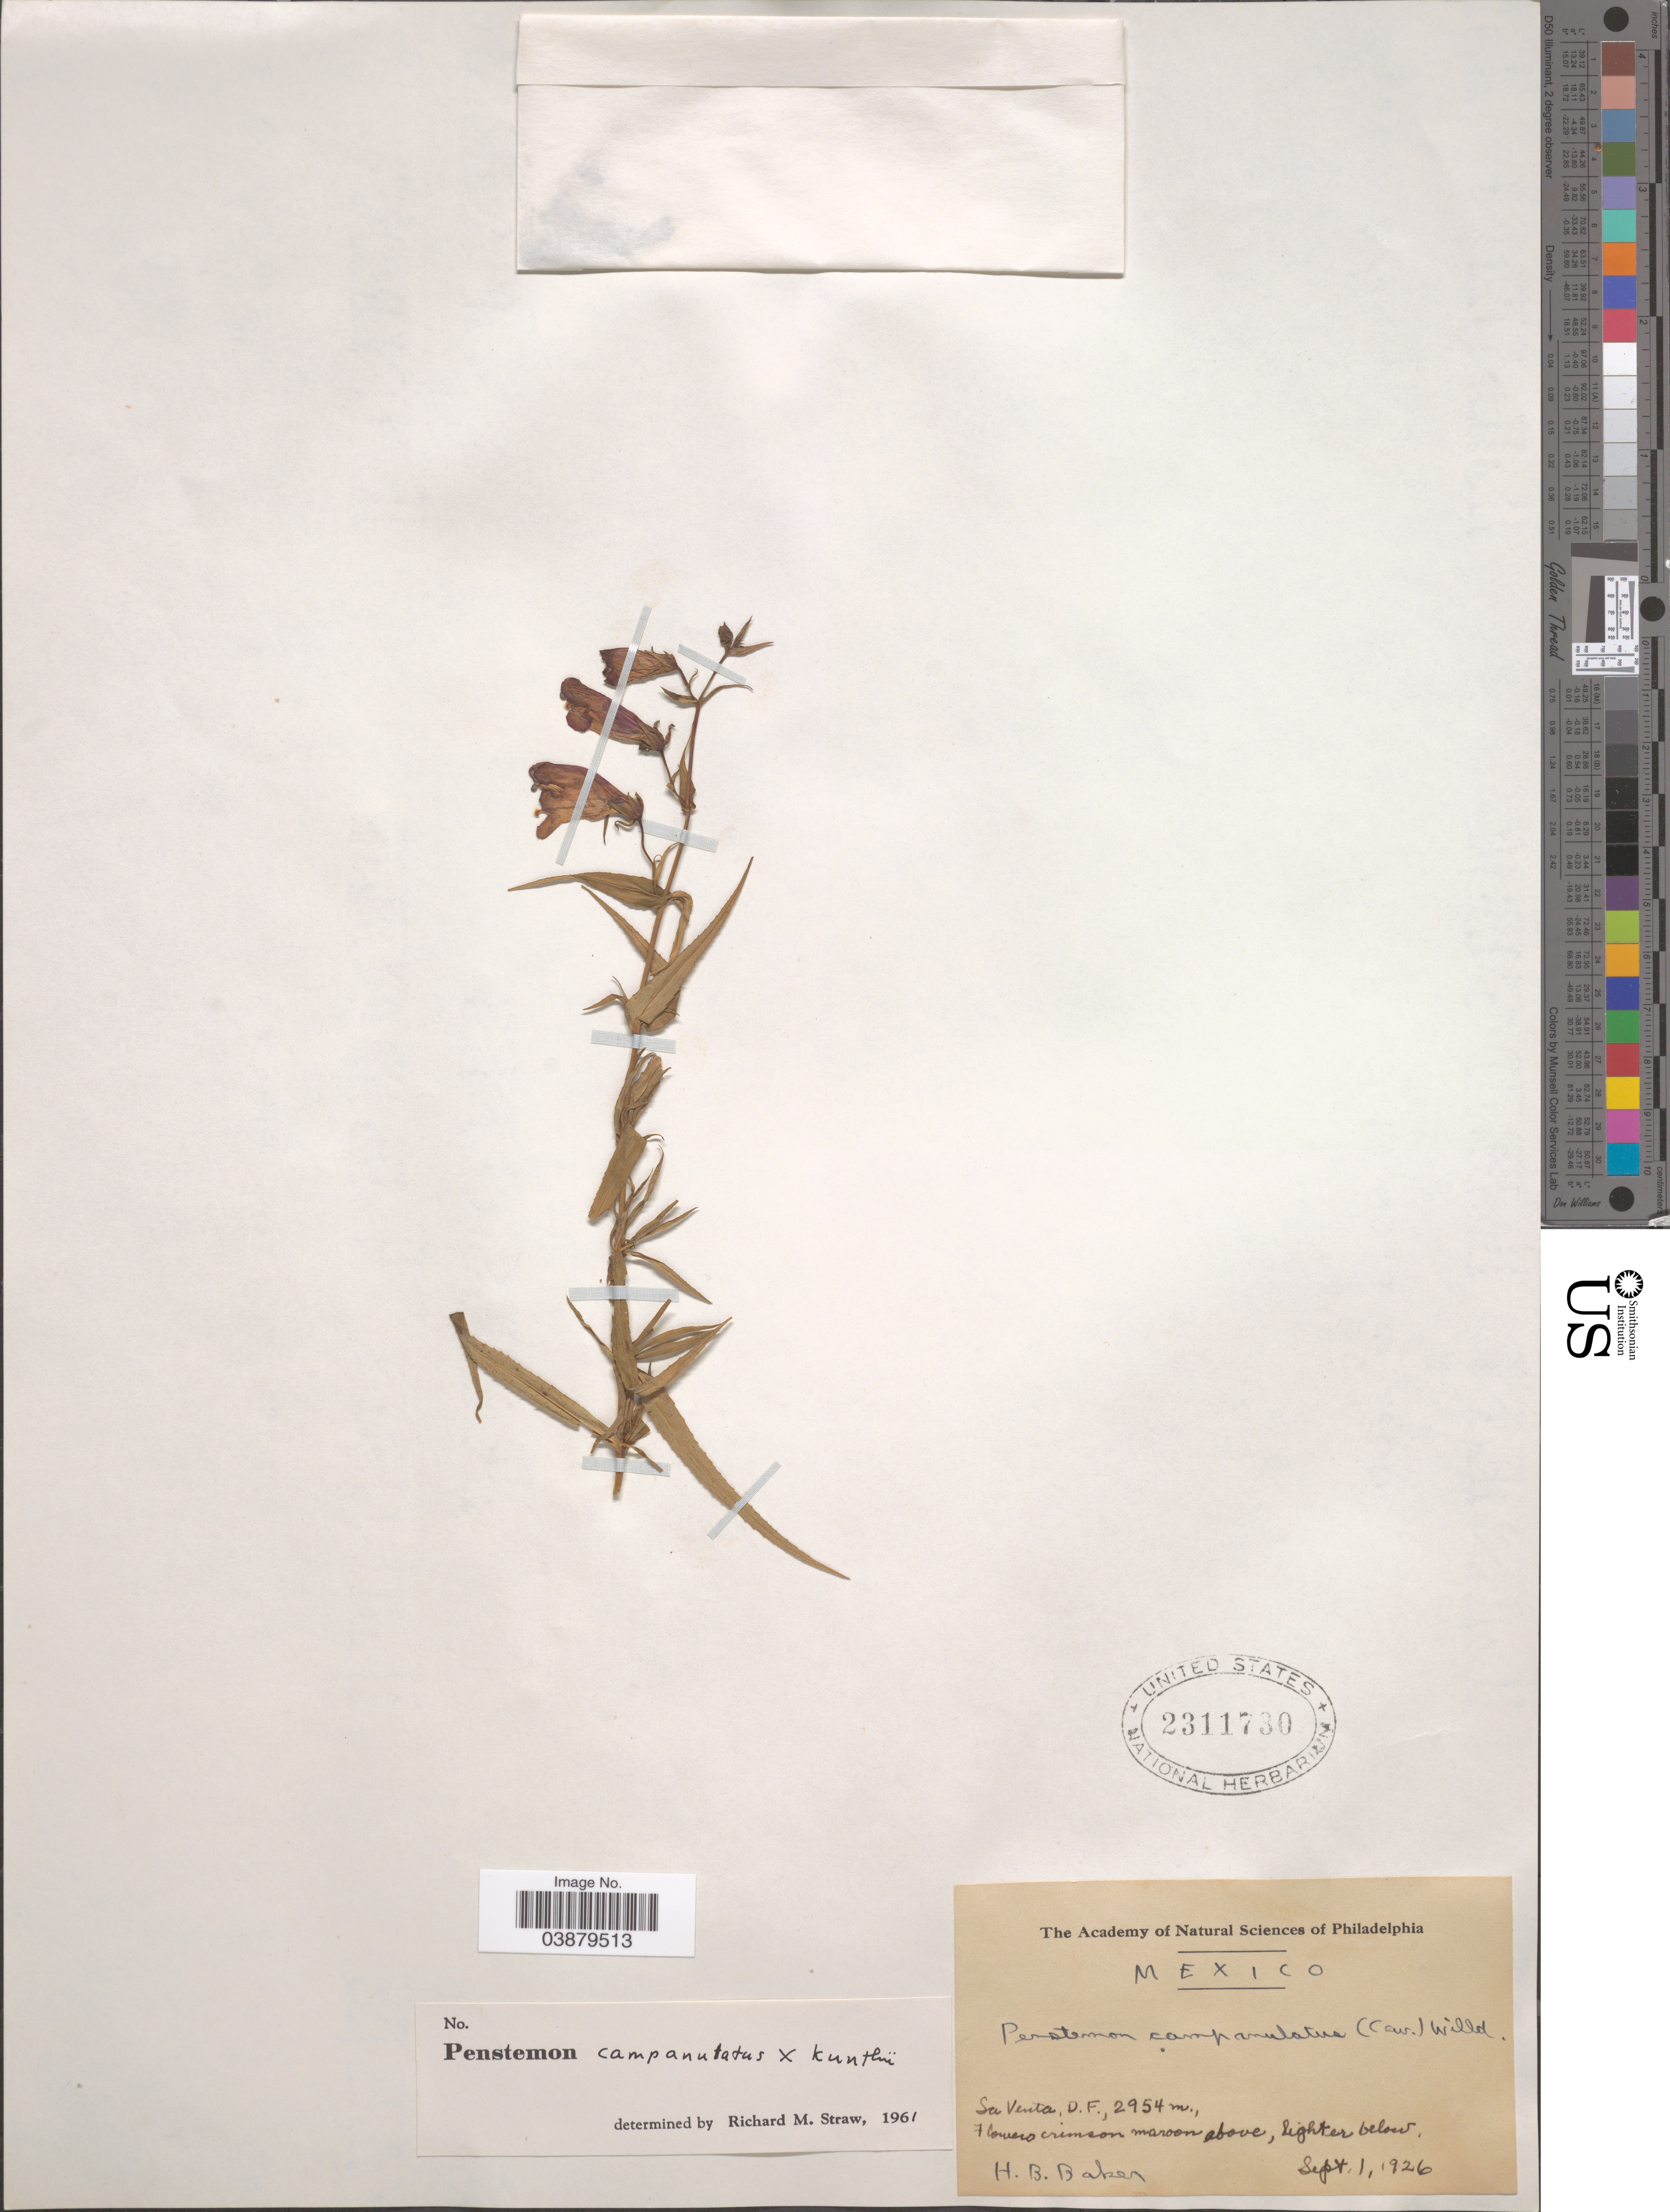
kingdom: Plantae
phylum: Tracheophyta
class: Magnoliopsida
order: Lamiales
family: Plantaginaceae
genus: Penstemon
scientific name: Penstemon campanulatus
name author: (Cav.) Willd.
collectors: H. Baker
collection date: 1926-09-01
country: Mexico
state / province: Distrito Federal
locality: La Venta, D.F.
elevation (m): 2954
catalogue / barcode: US 2311730